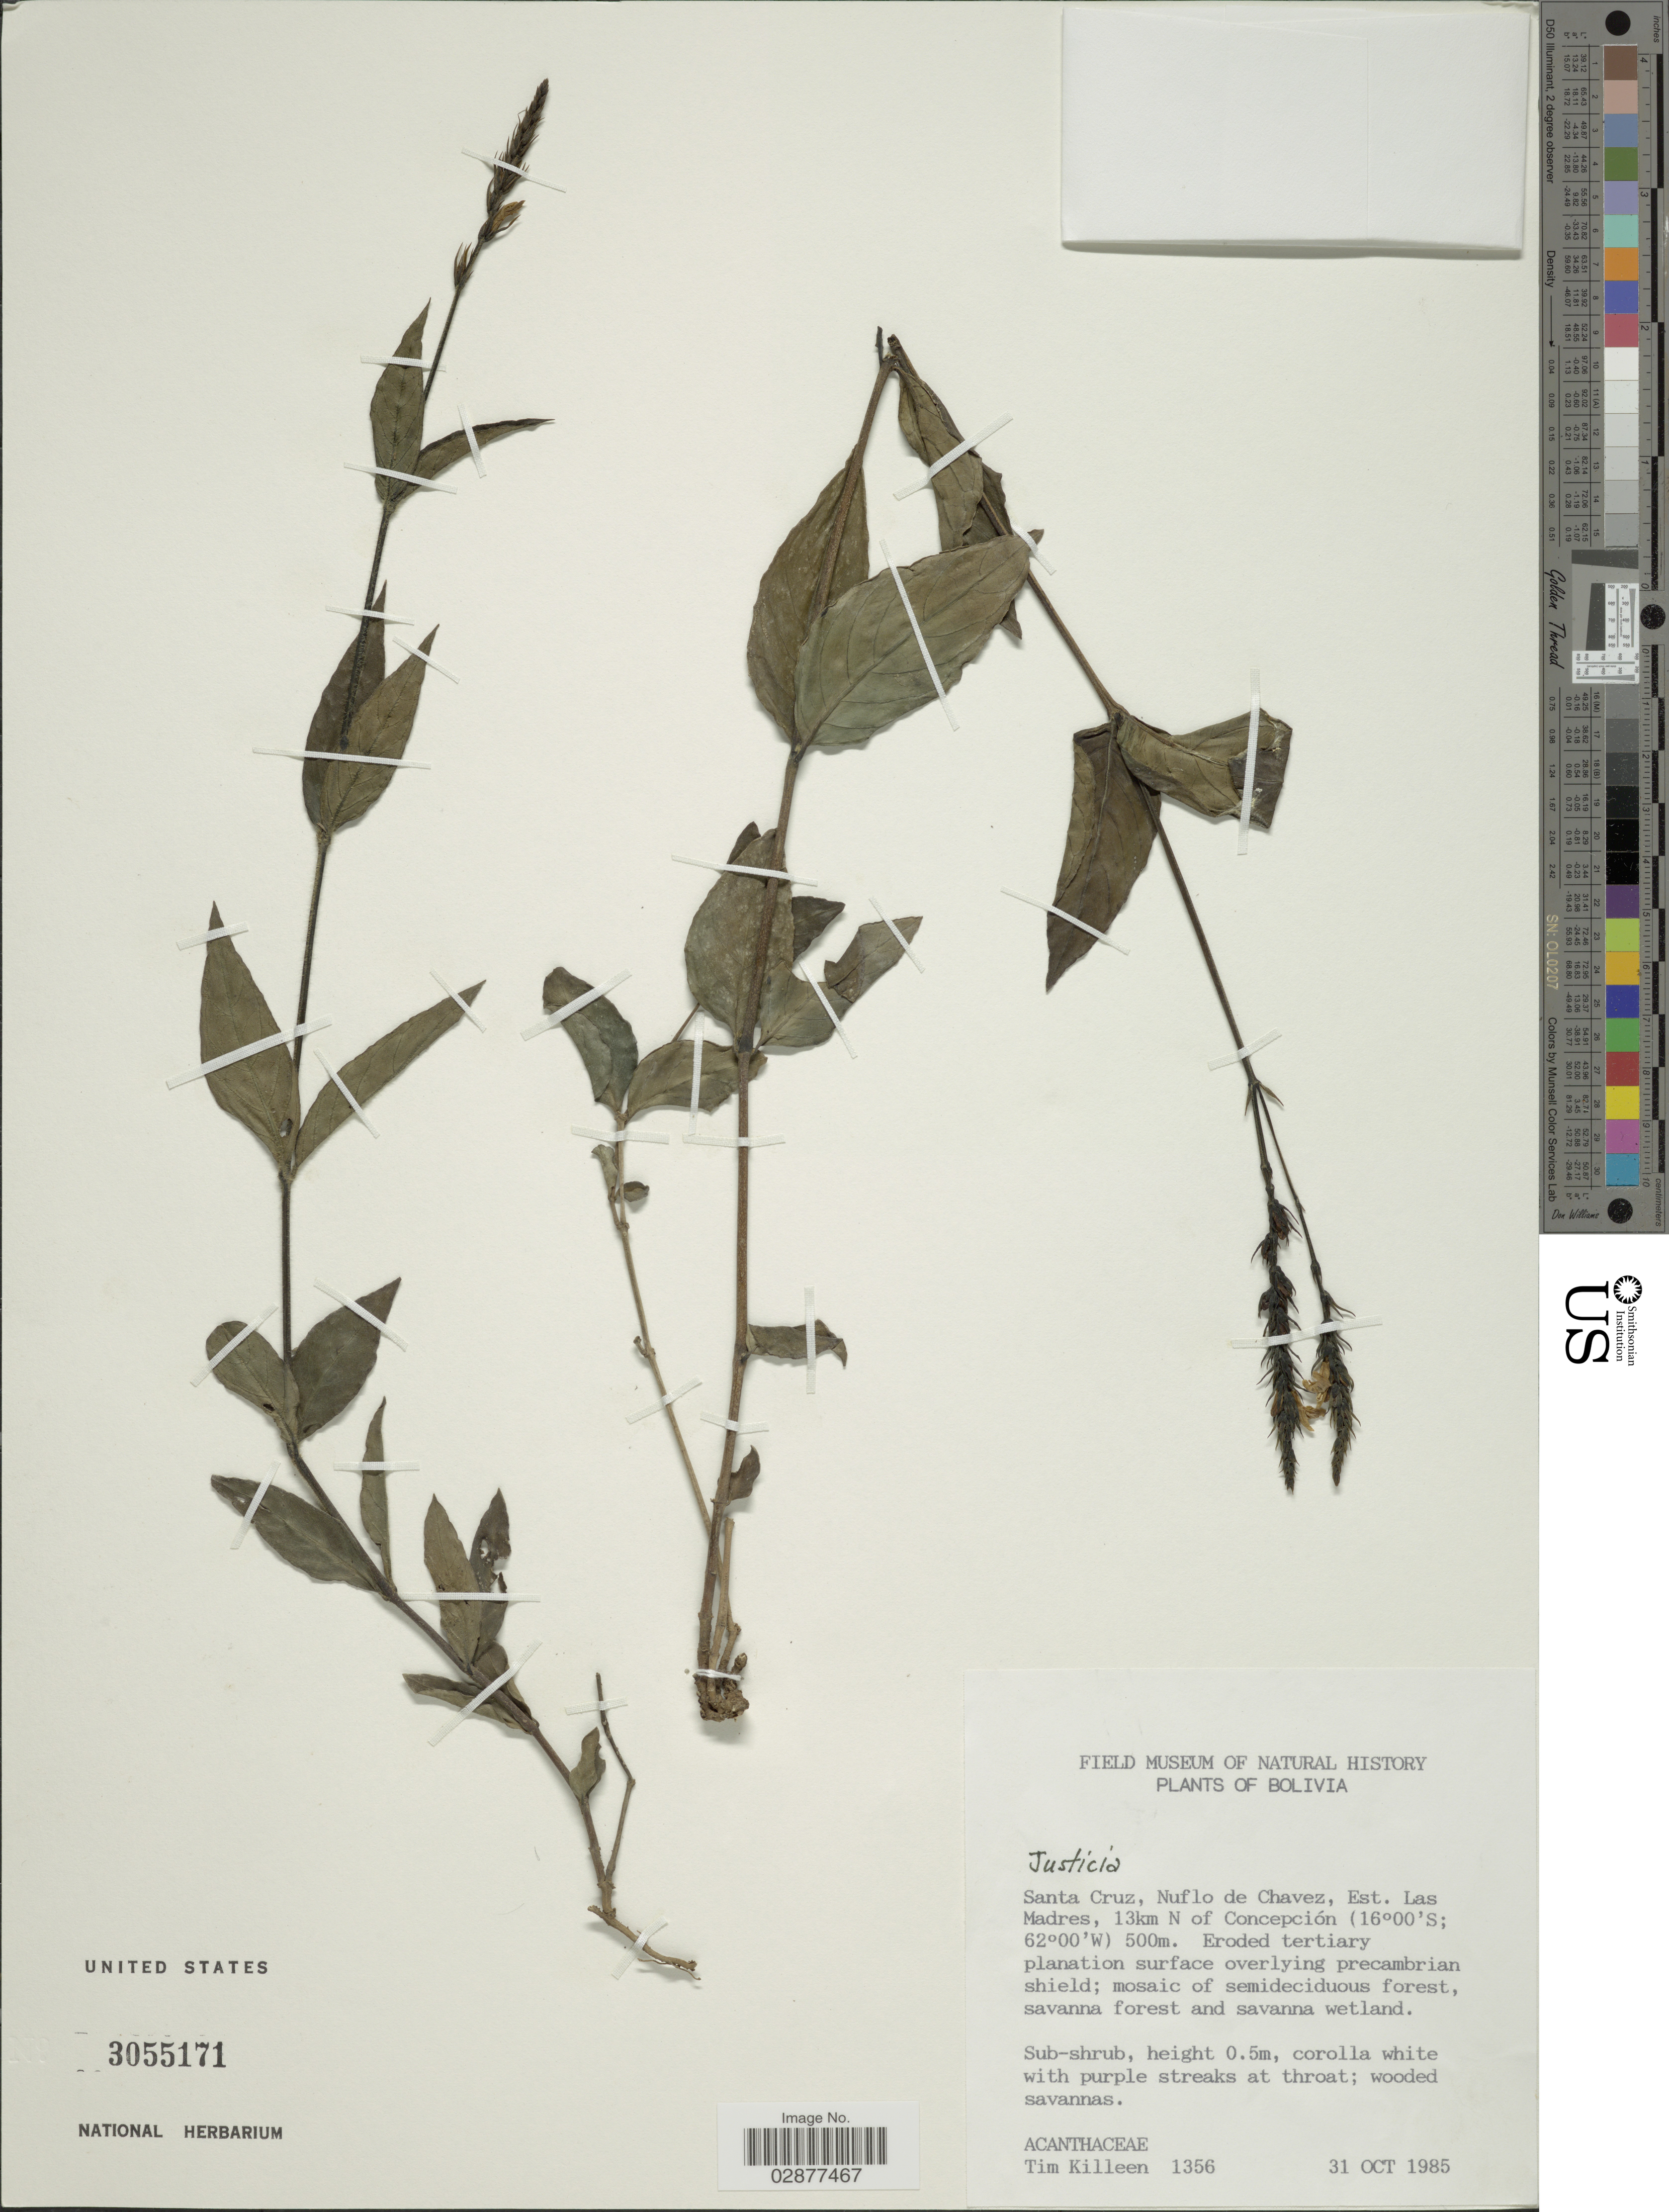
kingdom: Plantae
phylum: Tracheophyta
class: Magnoliopsida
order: Lamiales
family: Acanthaceae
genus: Justicia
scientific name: Justicia boliviana subsp. subintegrifolia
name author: (Rusby) Wassh. & J.R.I. Wood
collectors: T. J. Killeen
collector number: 1356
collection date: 1985-10-31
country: Bolivia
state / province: Santa Cruz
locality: Nuflo de Chavez, Est. Las Madres, 13km N of Concepción.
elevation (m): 500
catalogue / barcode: US 3055171